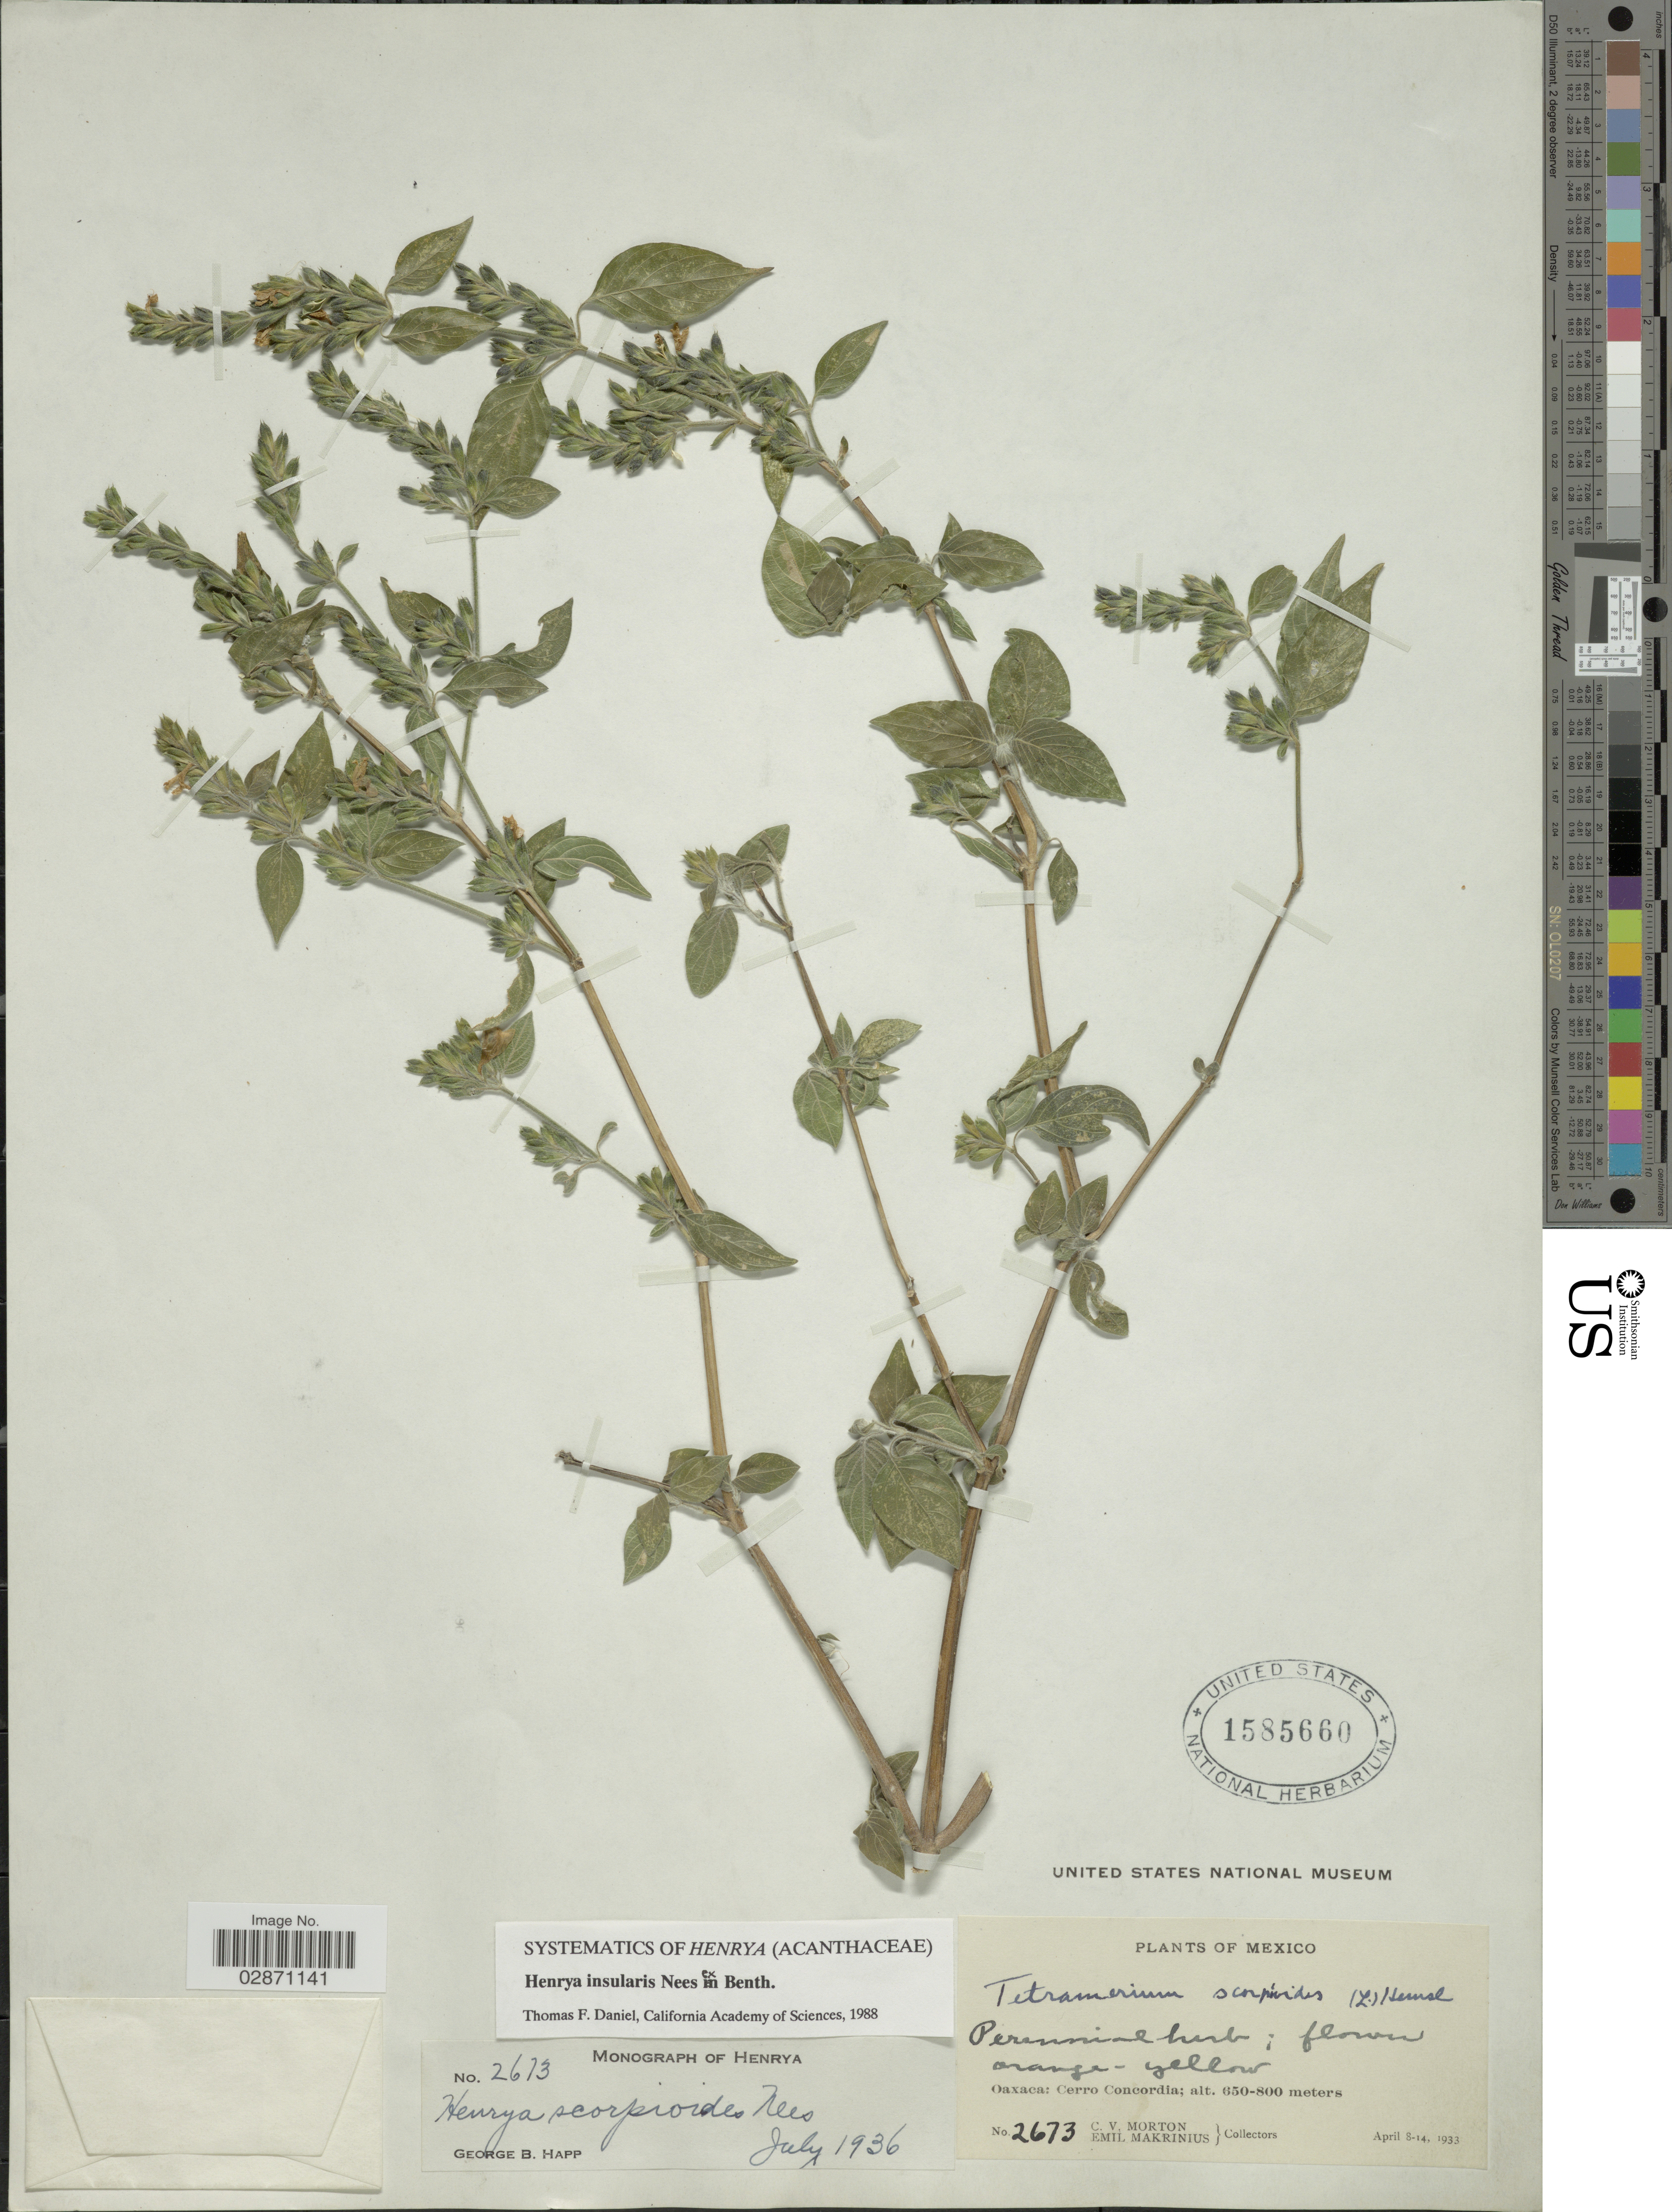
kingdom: Plantae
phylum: Tracheophyta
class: Magnoliopsida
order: Lamiales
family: Acanthaceae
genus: Henrya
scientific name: Henrya insularis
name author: Nees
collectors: C. V. Morton & E. Makrinius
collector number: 2673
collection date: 1933-04-08/1933-04-14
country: Mexico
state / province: Oaxaca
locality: Cerro Concordia.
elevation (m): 650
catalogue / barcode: US 1585660